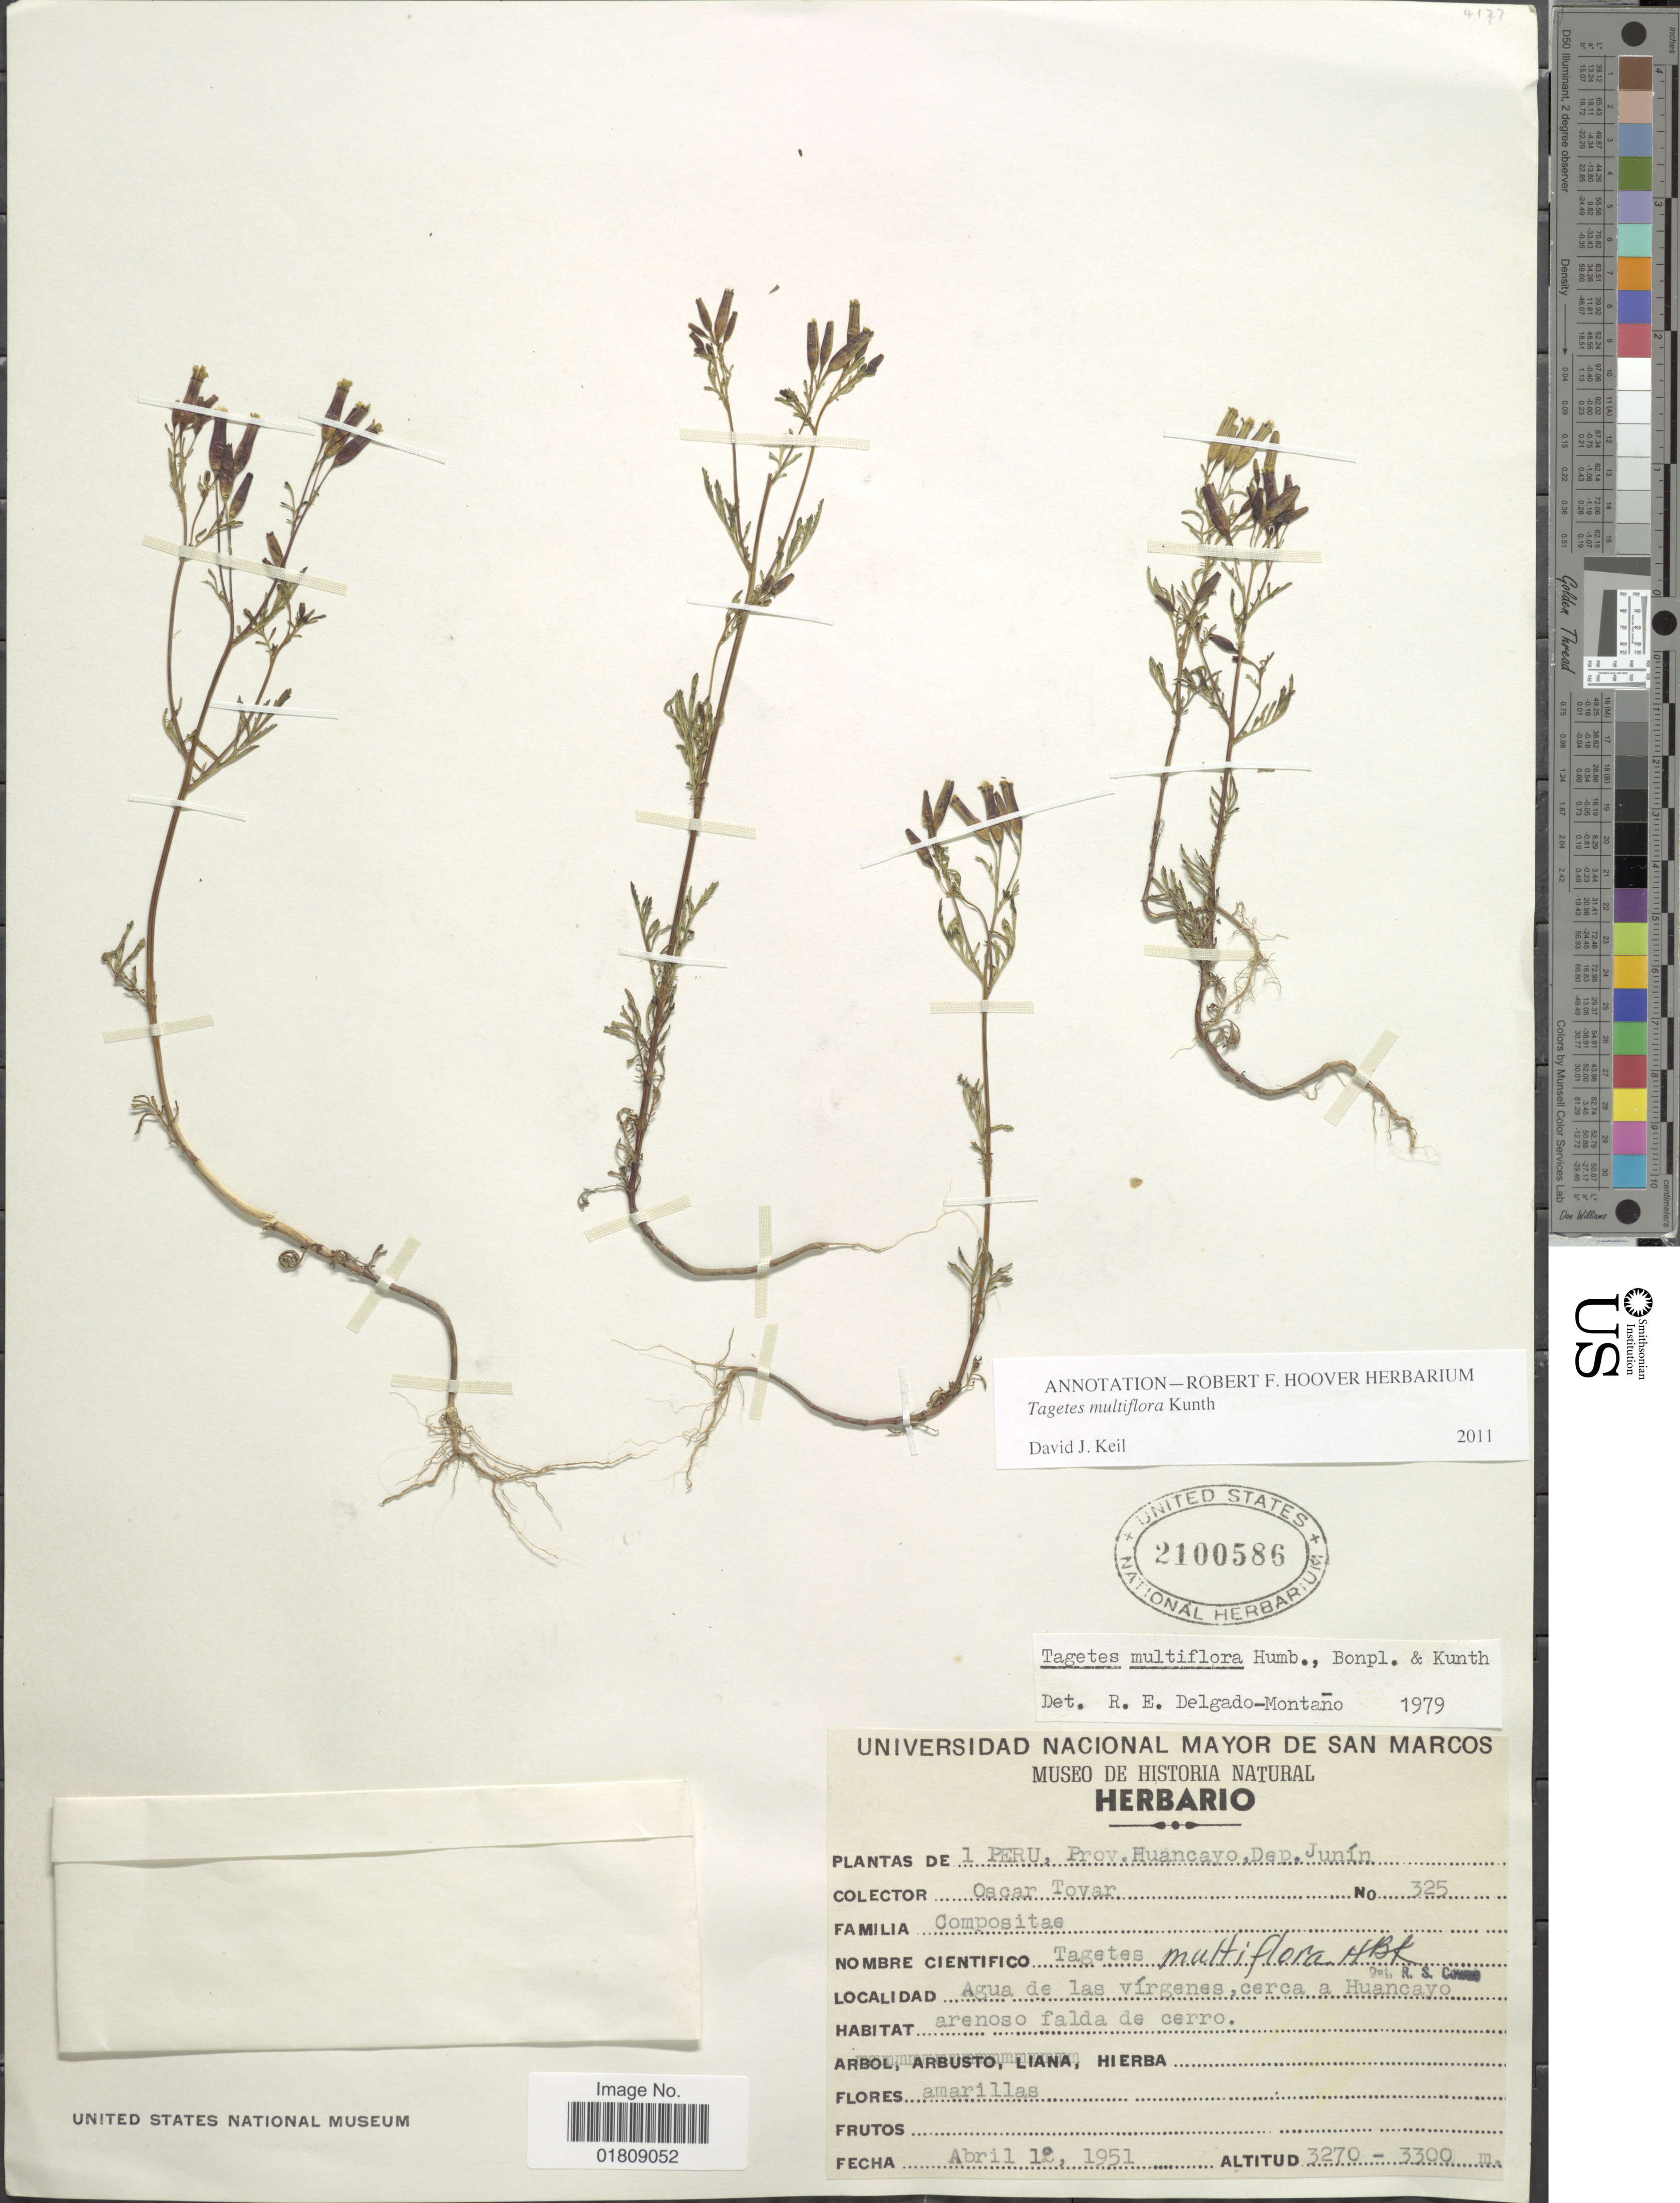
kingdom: Plantae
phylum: Tracheophyta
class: Magnoliopsida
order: Asterales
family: Asteraceae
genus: Tagetes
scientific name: Tagetes multiflora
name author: Kunth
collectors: Ó. Tovar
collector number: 325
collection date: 1951-04-10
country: Peru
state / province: Junín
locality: Prov. Huancayo, Agua delas virgenes, cerca a Huancayo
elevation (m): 2370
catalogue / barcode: US 2100586